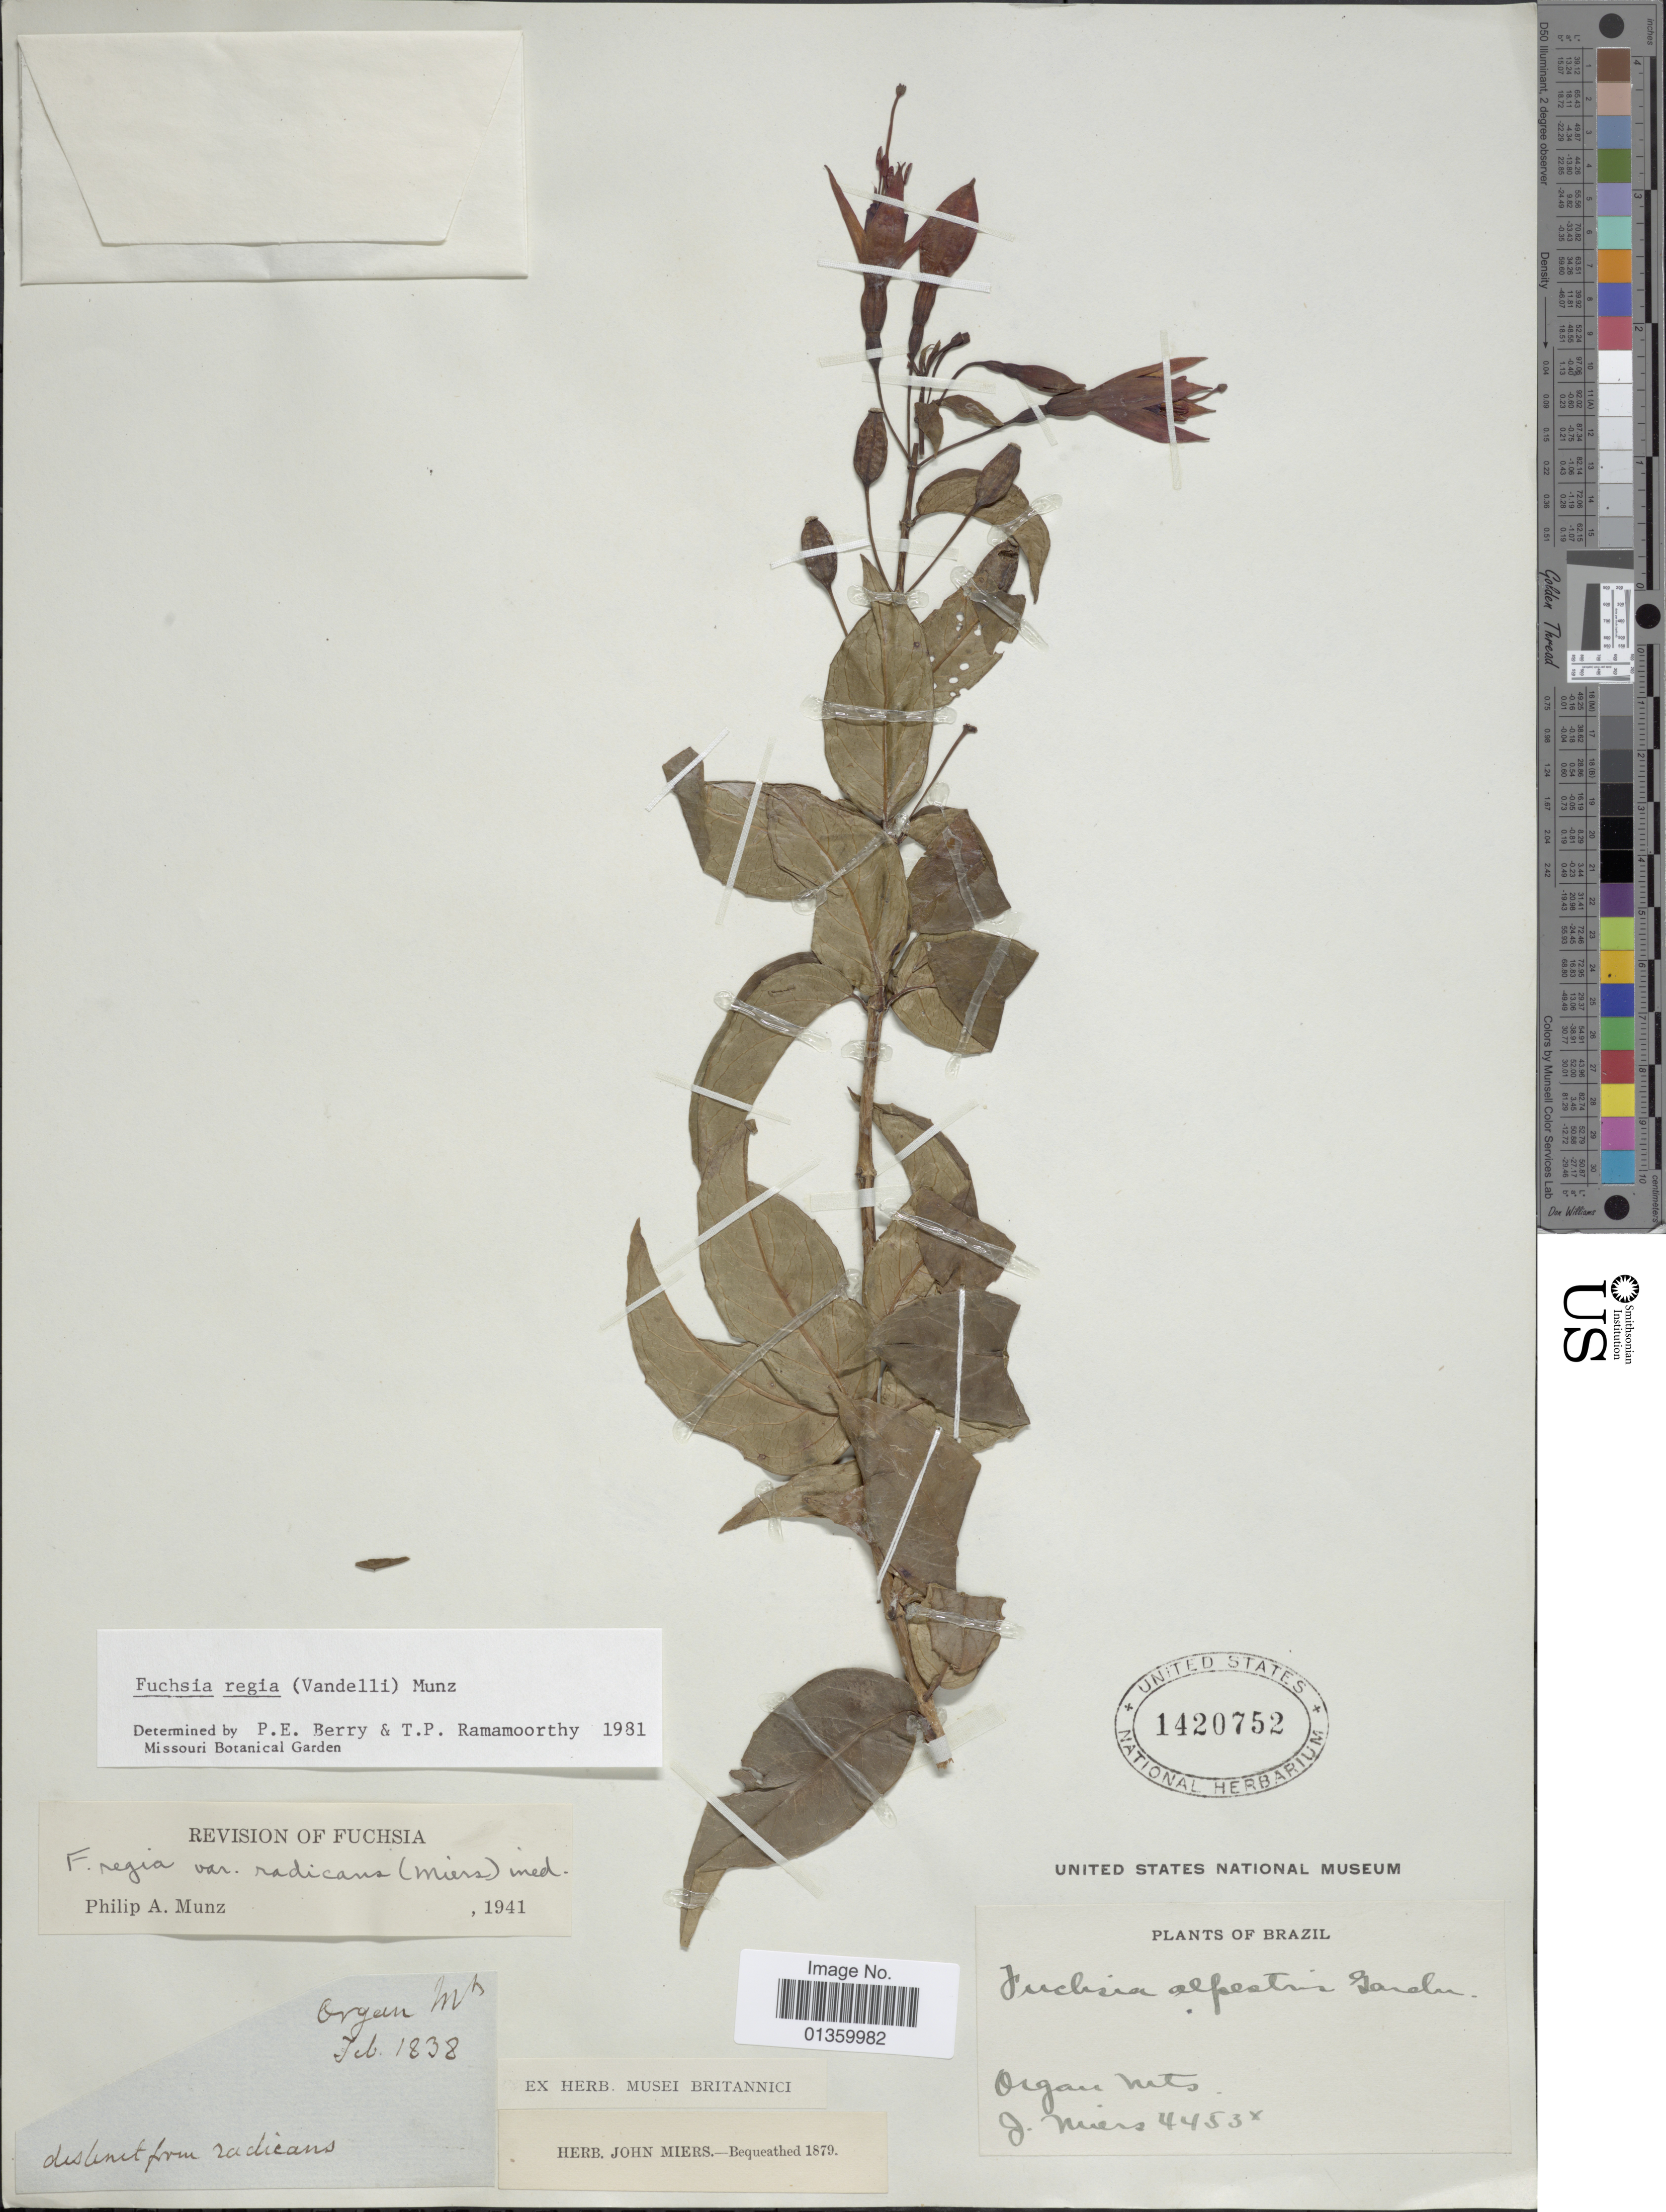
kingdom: Plantae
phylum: Tracheophyta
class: Magnoliopsida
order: Myrtales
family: Onagraceae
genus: Fuchsia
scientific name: Fuchsia regia subsp. regia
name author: (Vell.) Munz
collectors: J. Miers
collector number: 4453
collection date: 1838-02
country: Brazil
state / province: Rio de Janeiro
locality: Organ Mts (Serra dos Órgãos)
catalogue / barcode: US 1420752